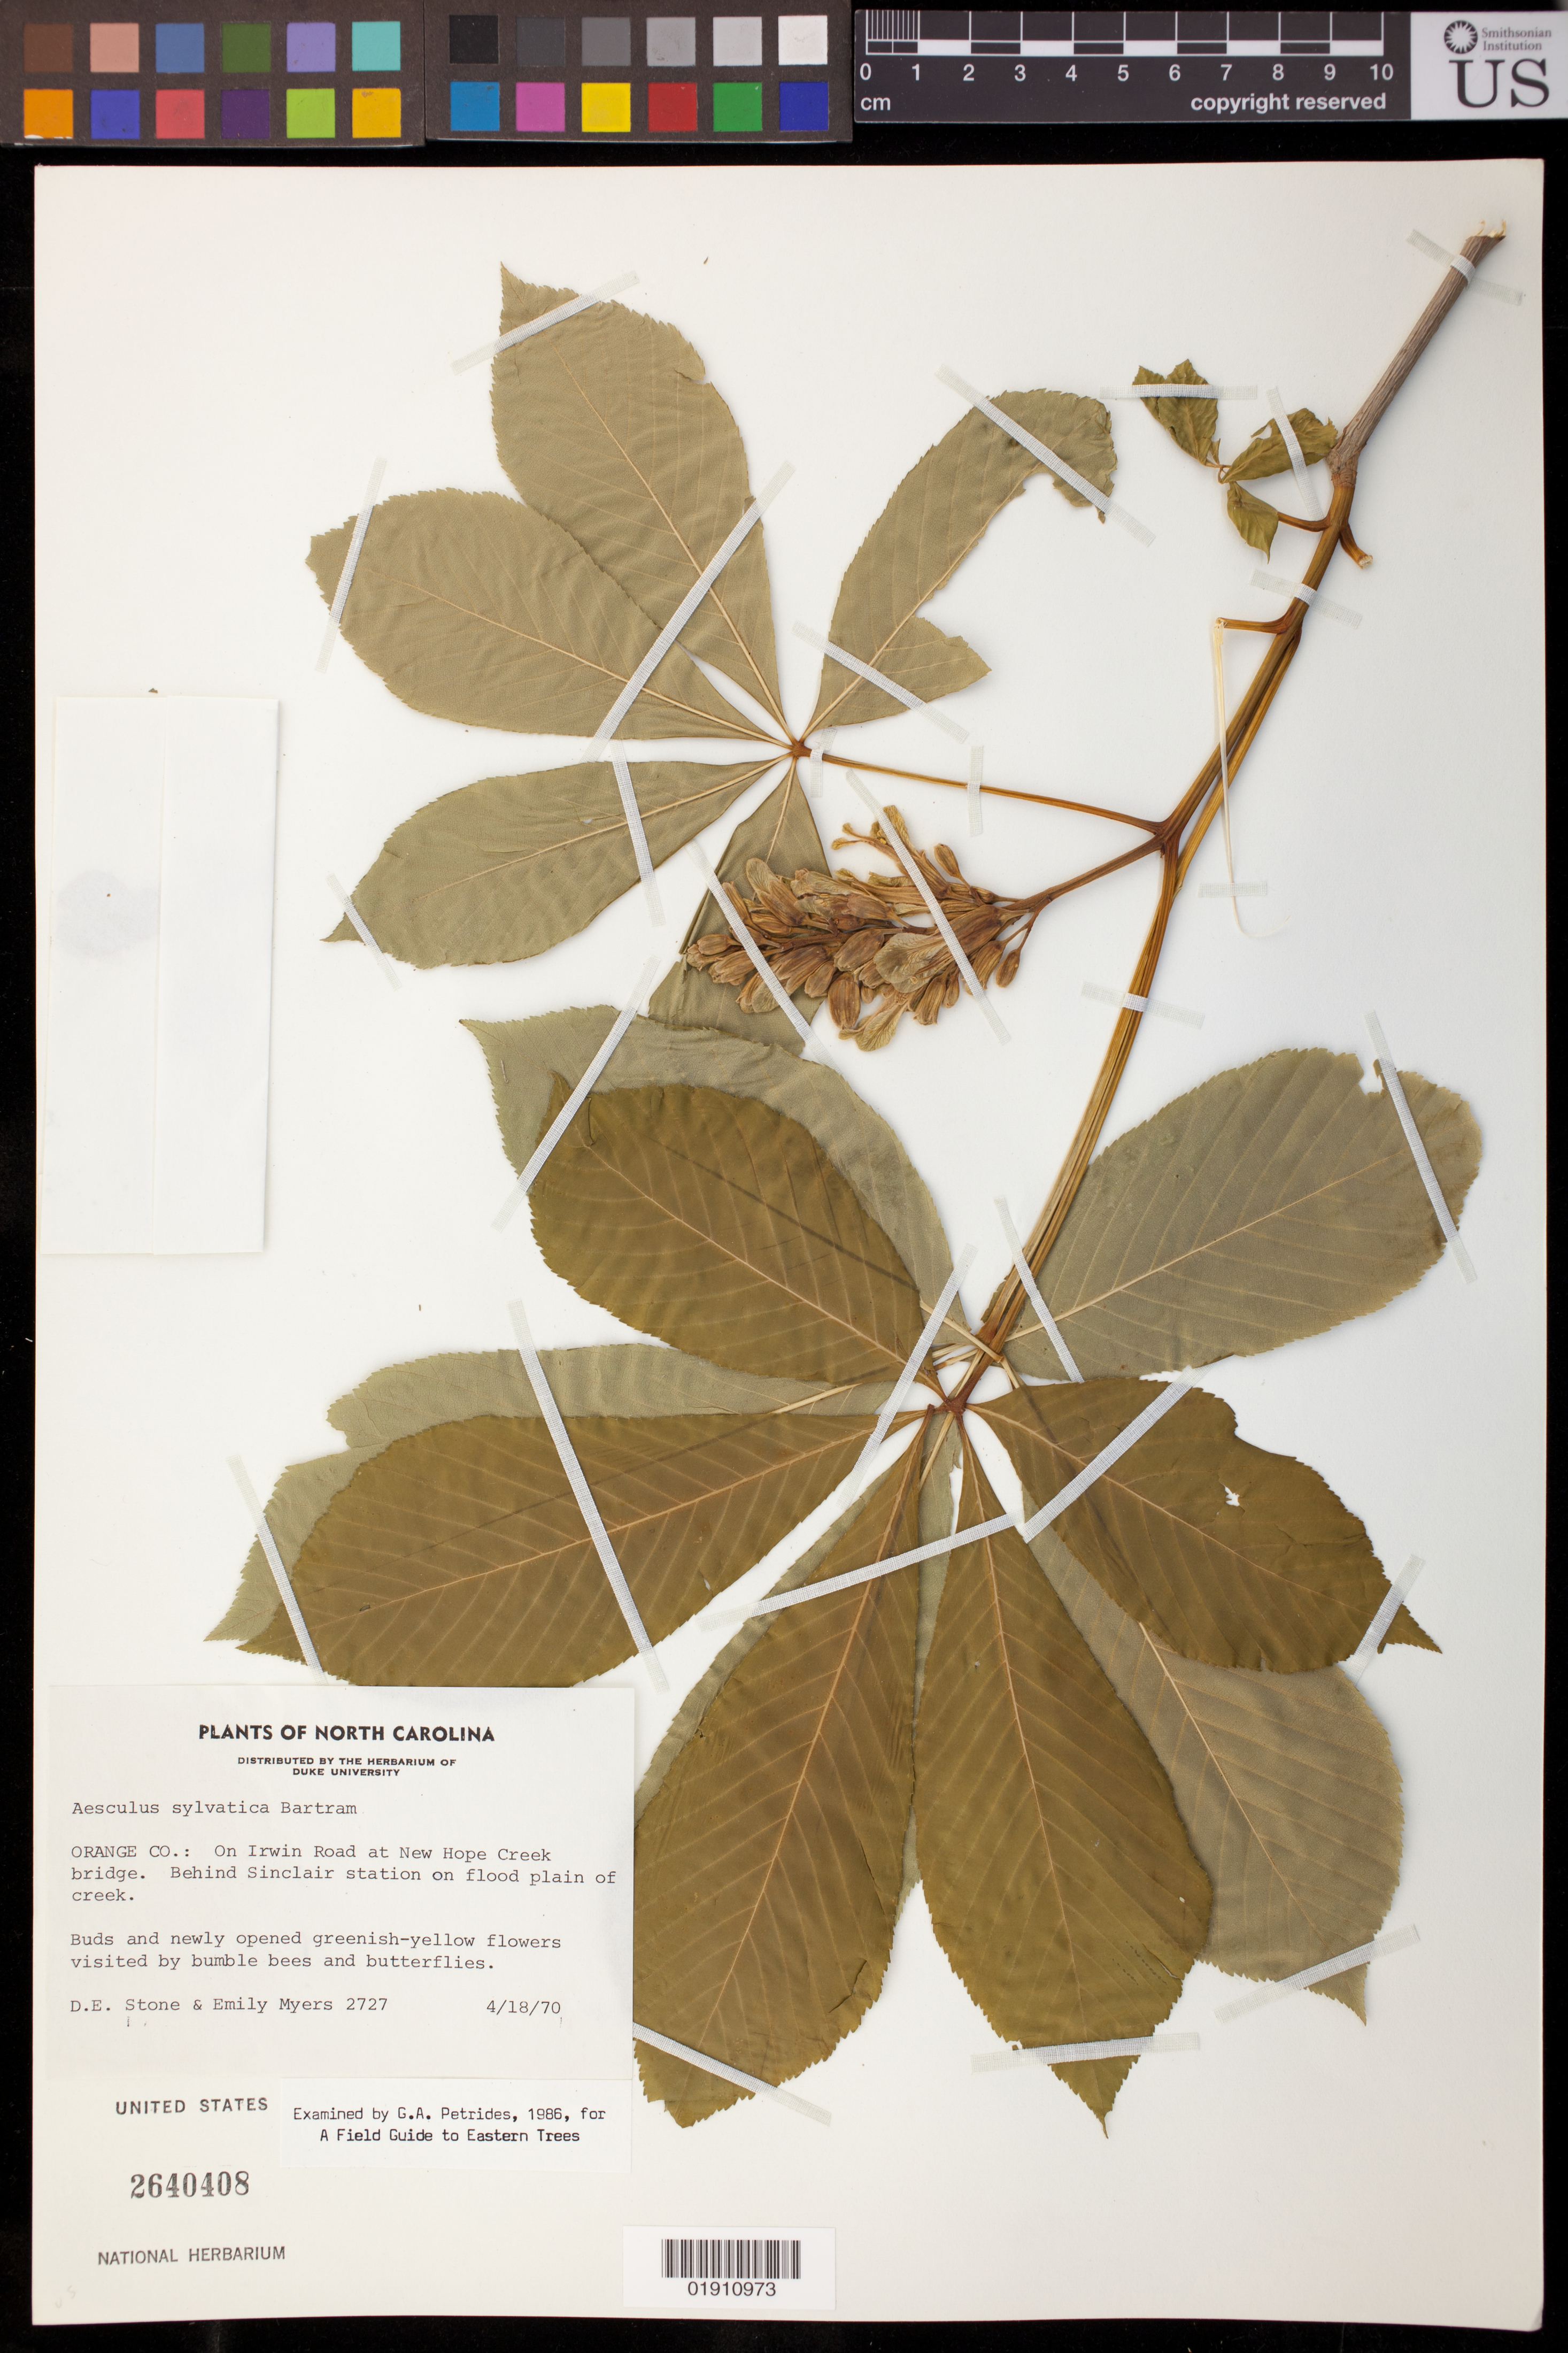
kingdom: Plantae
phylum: Tracheophyta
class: Magnoliopsida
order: Sapindales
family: Sapindaceae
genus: Aesculus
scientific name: Aesculus sylvatica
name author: W. Bartram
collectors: D. E. Stone & E. Myers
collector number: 2727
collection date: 1970-04-18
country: United States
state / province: North Carolina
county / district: Orange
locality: On Irwin Road at New Hope Creek bridge. Behind Sinclair station on flood plain of creek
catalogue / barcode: US 2640408